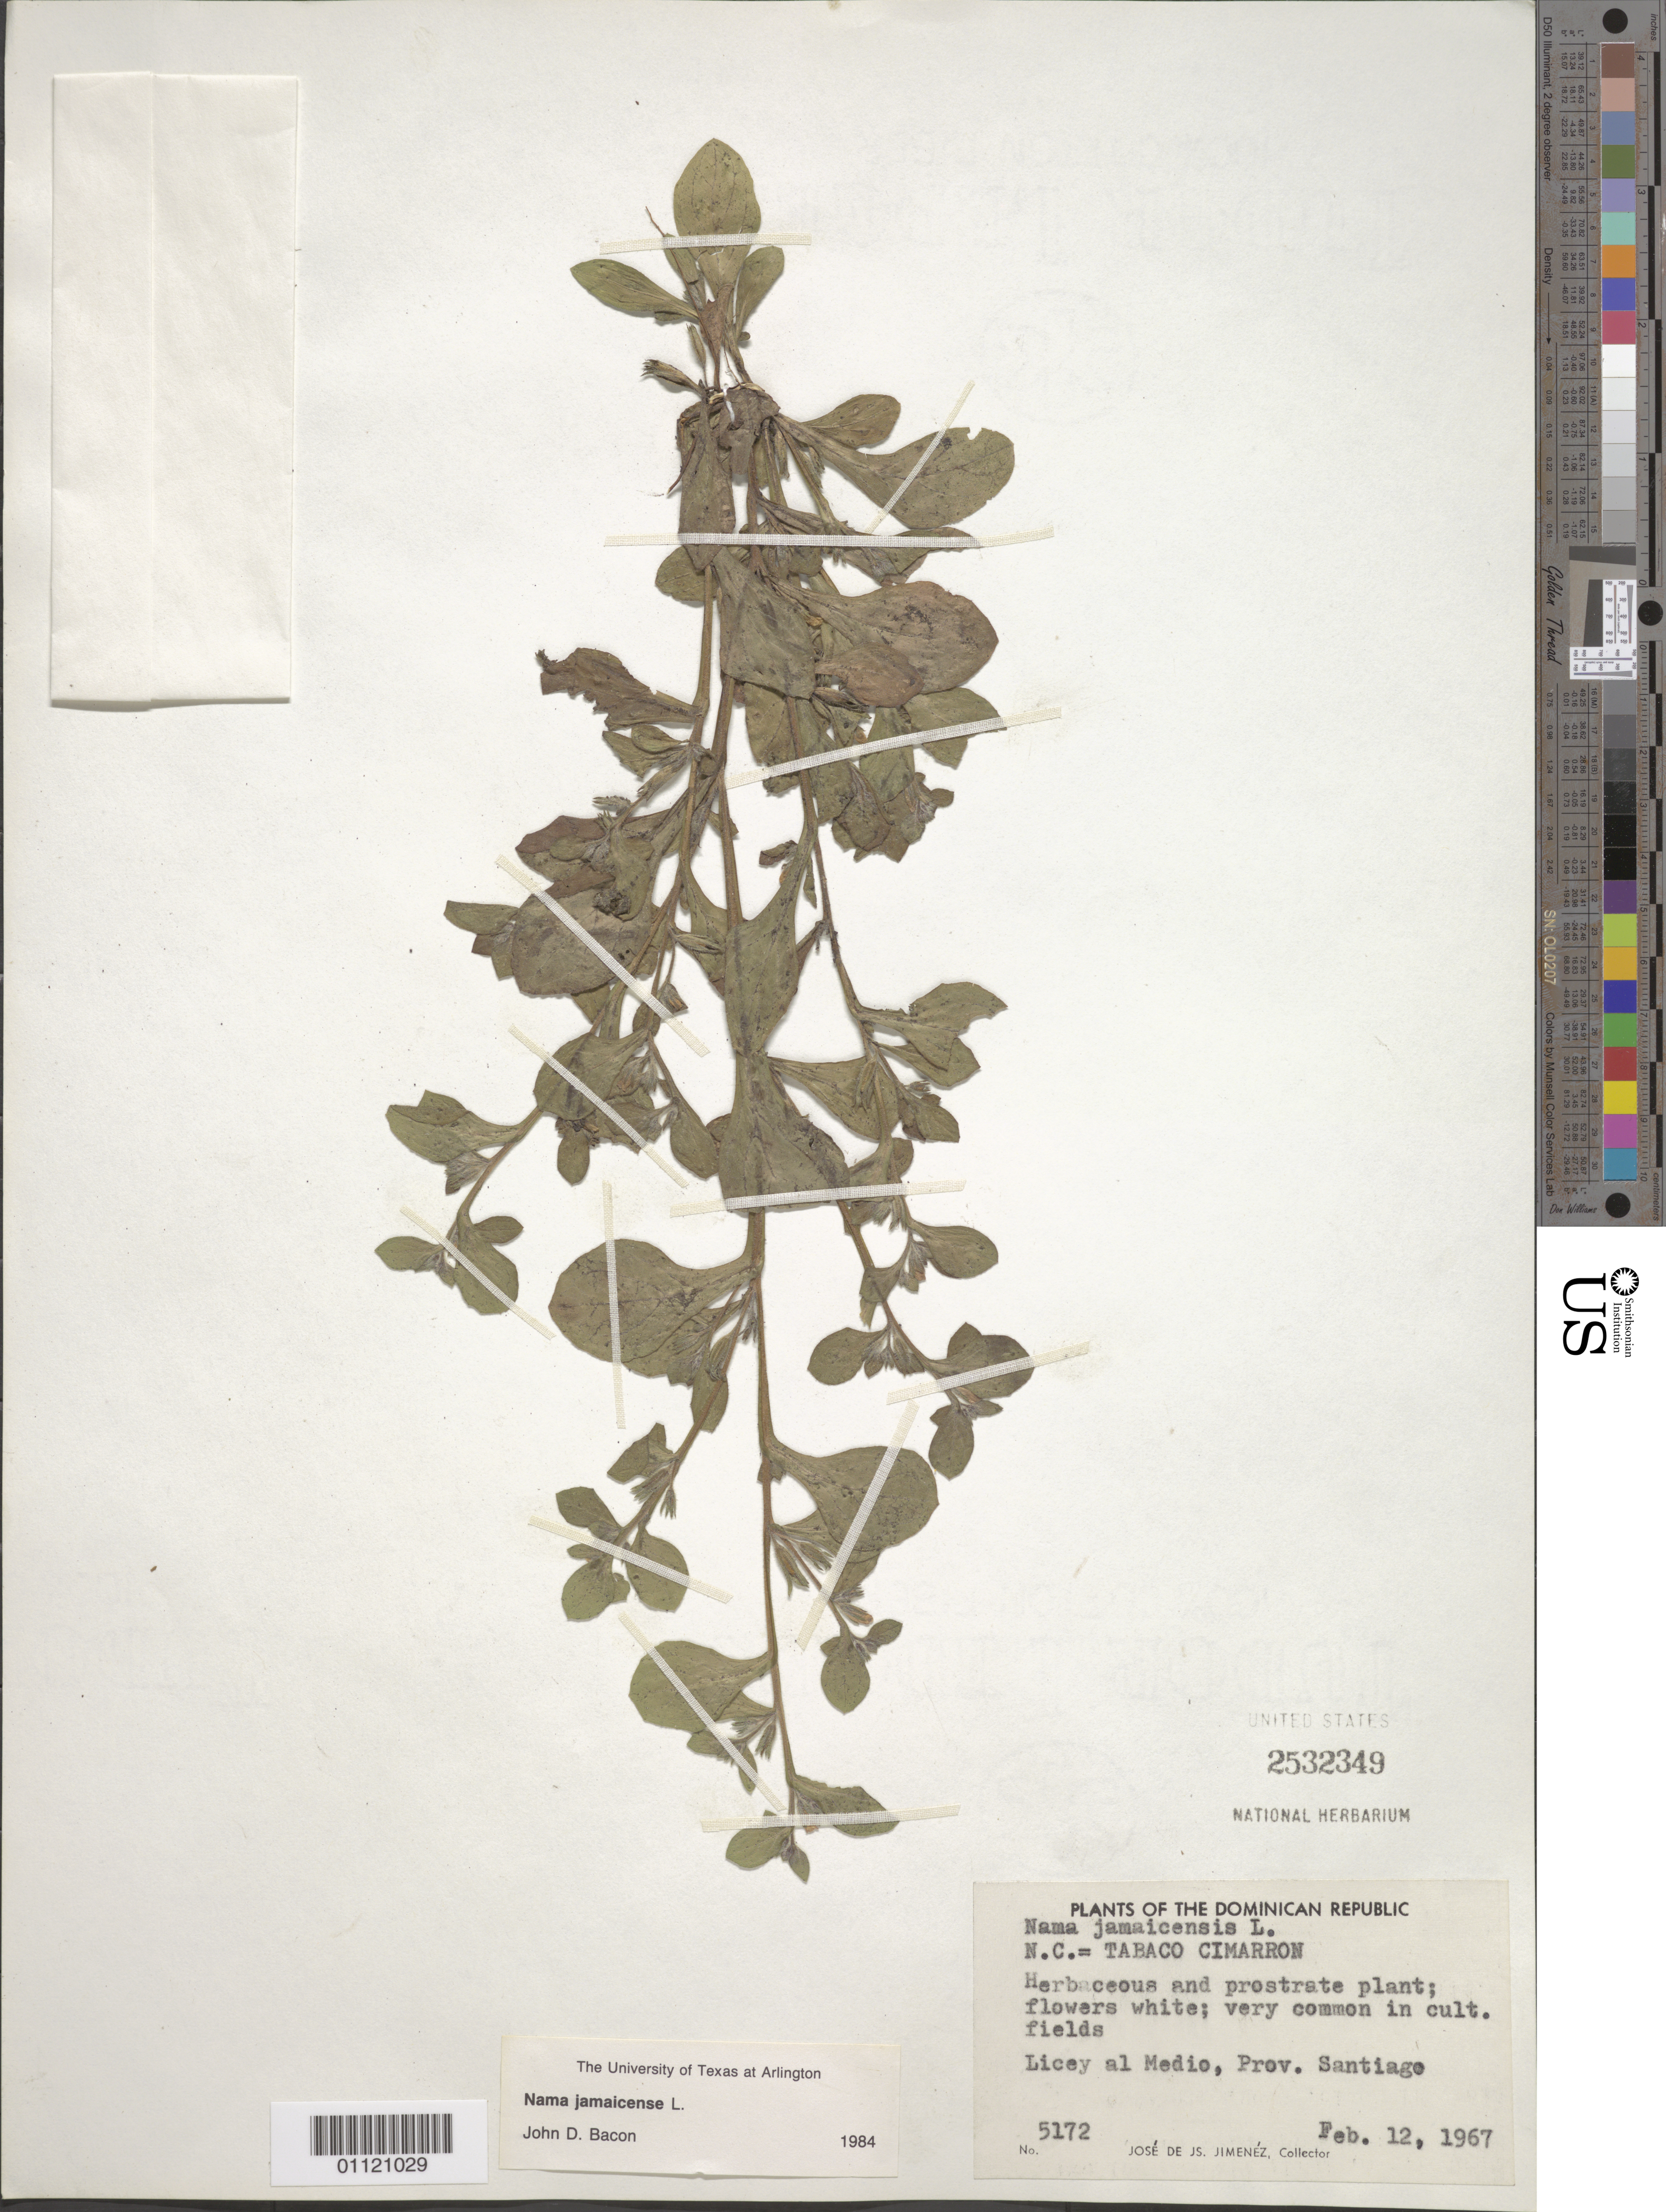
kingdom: Plantae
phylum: Tracheophyta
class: Magnoliopsida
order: Boraginales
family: Namaceae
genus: Nama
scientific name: Nama jamaicensis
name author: L.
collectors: J. J. Jiménez Almonte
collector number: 5172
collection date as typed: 12 Feb 1967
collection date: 1967-02-12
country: Dominican Republic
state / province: Santiago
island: Hispaniola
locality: Licey al Medio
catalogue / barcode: US 2532349